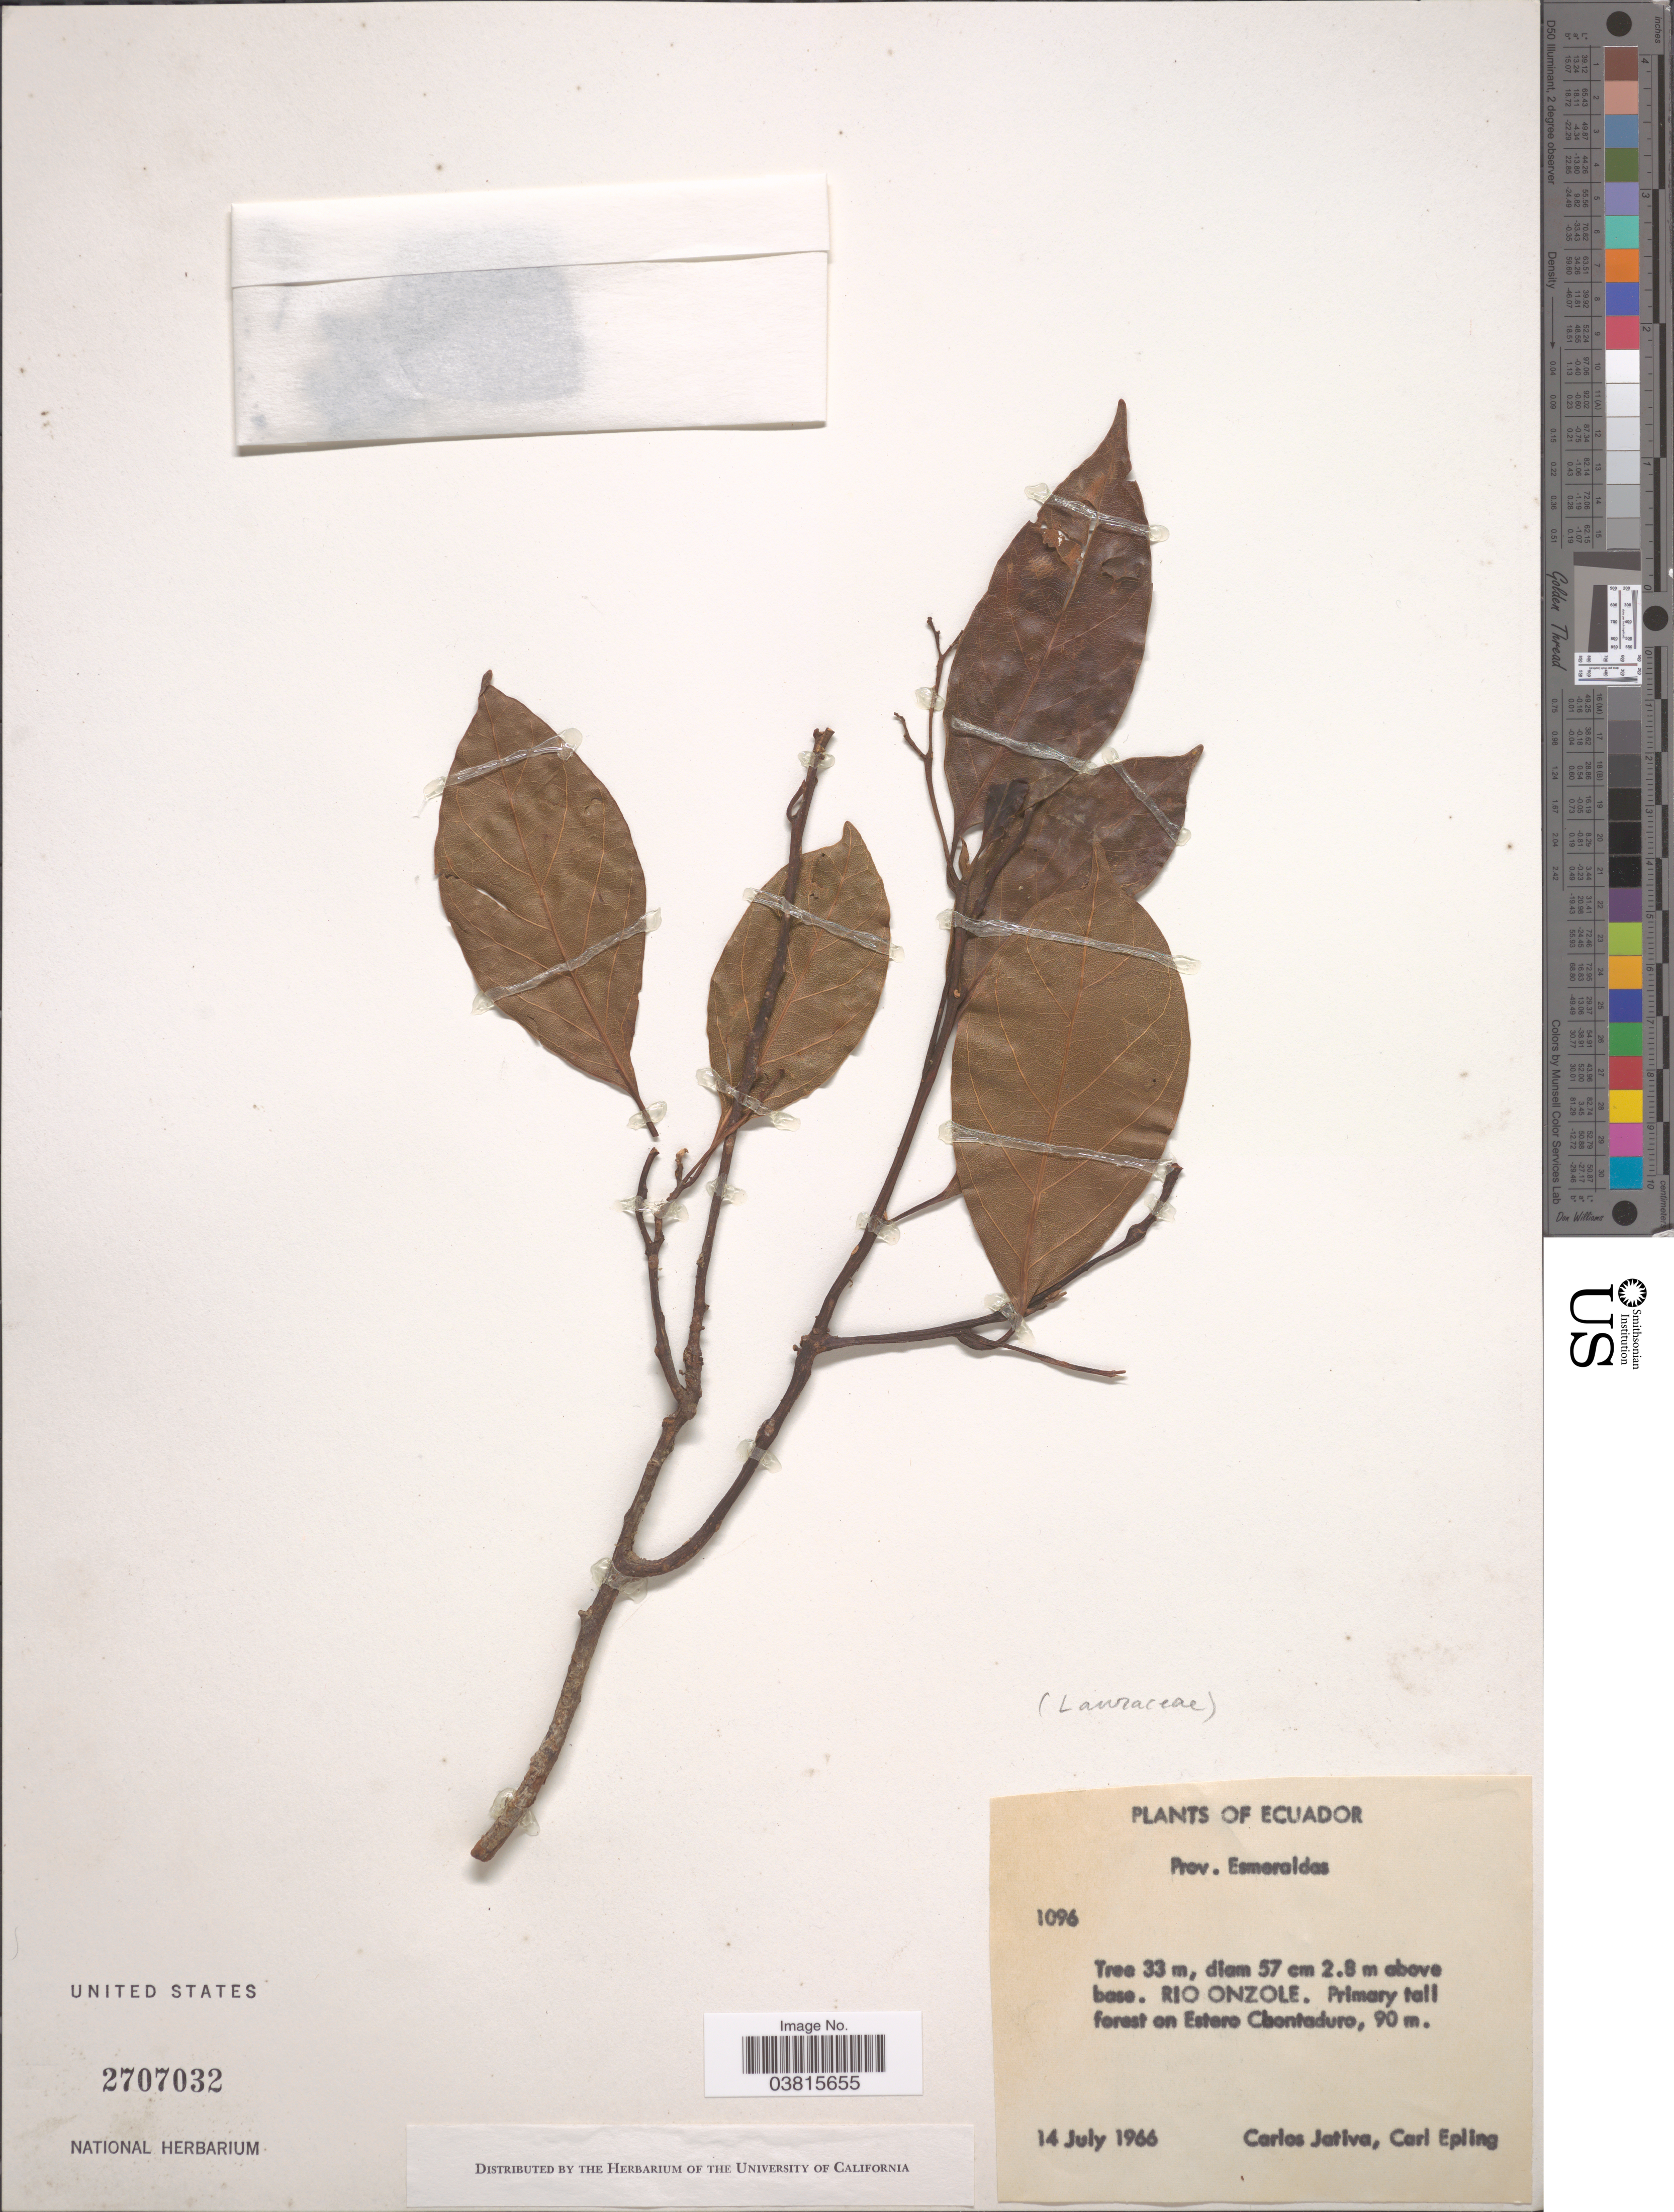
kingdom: Plantae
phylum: Tracheophyta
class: Magnoliopsida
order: Laurales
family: Lauraceae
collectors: C. D. Játiva & C. C. Epling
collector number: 1096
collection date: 1966-07-14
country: Ecuador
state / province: Esmeraldas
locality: Rio Onzole. Primary tall forest on Estero Chontaduro.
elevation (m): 90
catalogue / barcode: US 2707032